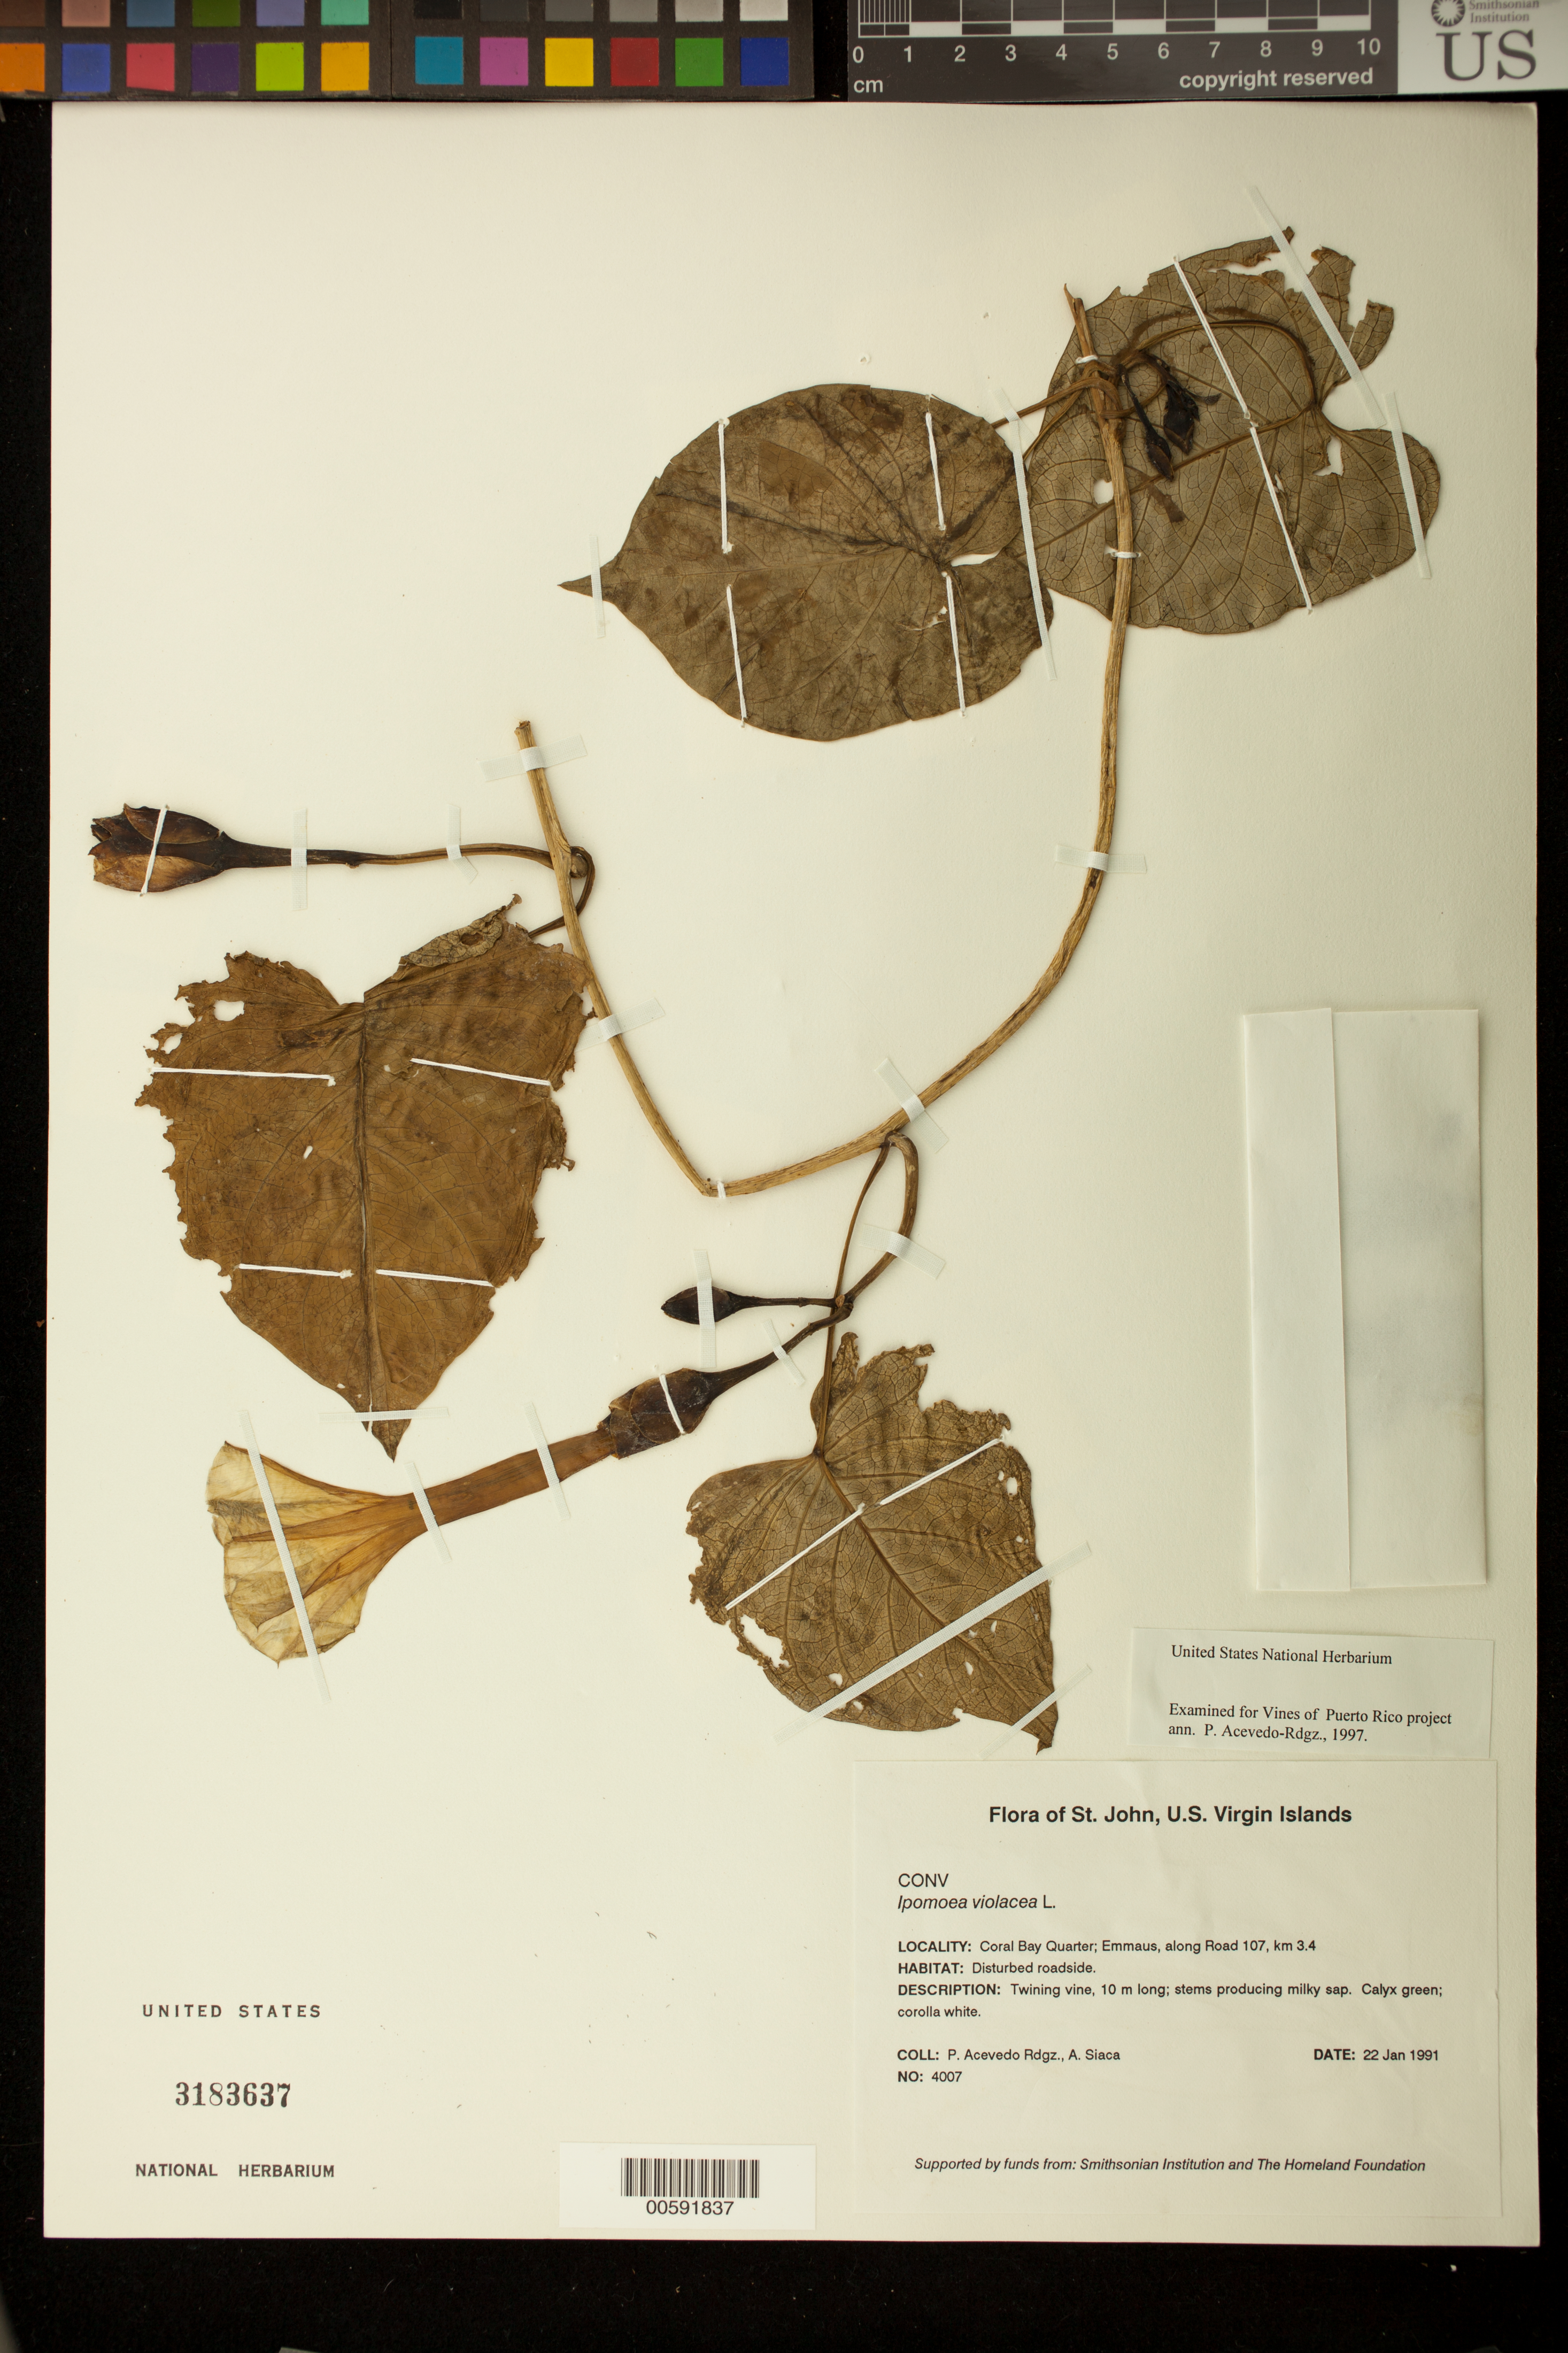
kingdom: Plantae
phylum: Tracheophyta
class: Magnoliopsida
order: Solanales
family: Convolvulaceae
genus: Ipomoea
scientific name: Ipomoea violacea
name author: L.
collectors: P. Acevedo-Rodr. & A. Siaca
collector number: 4007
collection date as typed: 22 Jan 1991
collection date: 1991-01-22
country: U.S. Virgin Islands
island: St. John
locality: Coral Bay Quarter; Emmaus, along Road 107, km 3.4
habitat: Disturbed roadside.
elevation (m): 0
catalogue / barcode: US 3183637